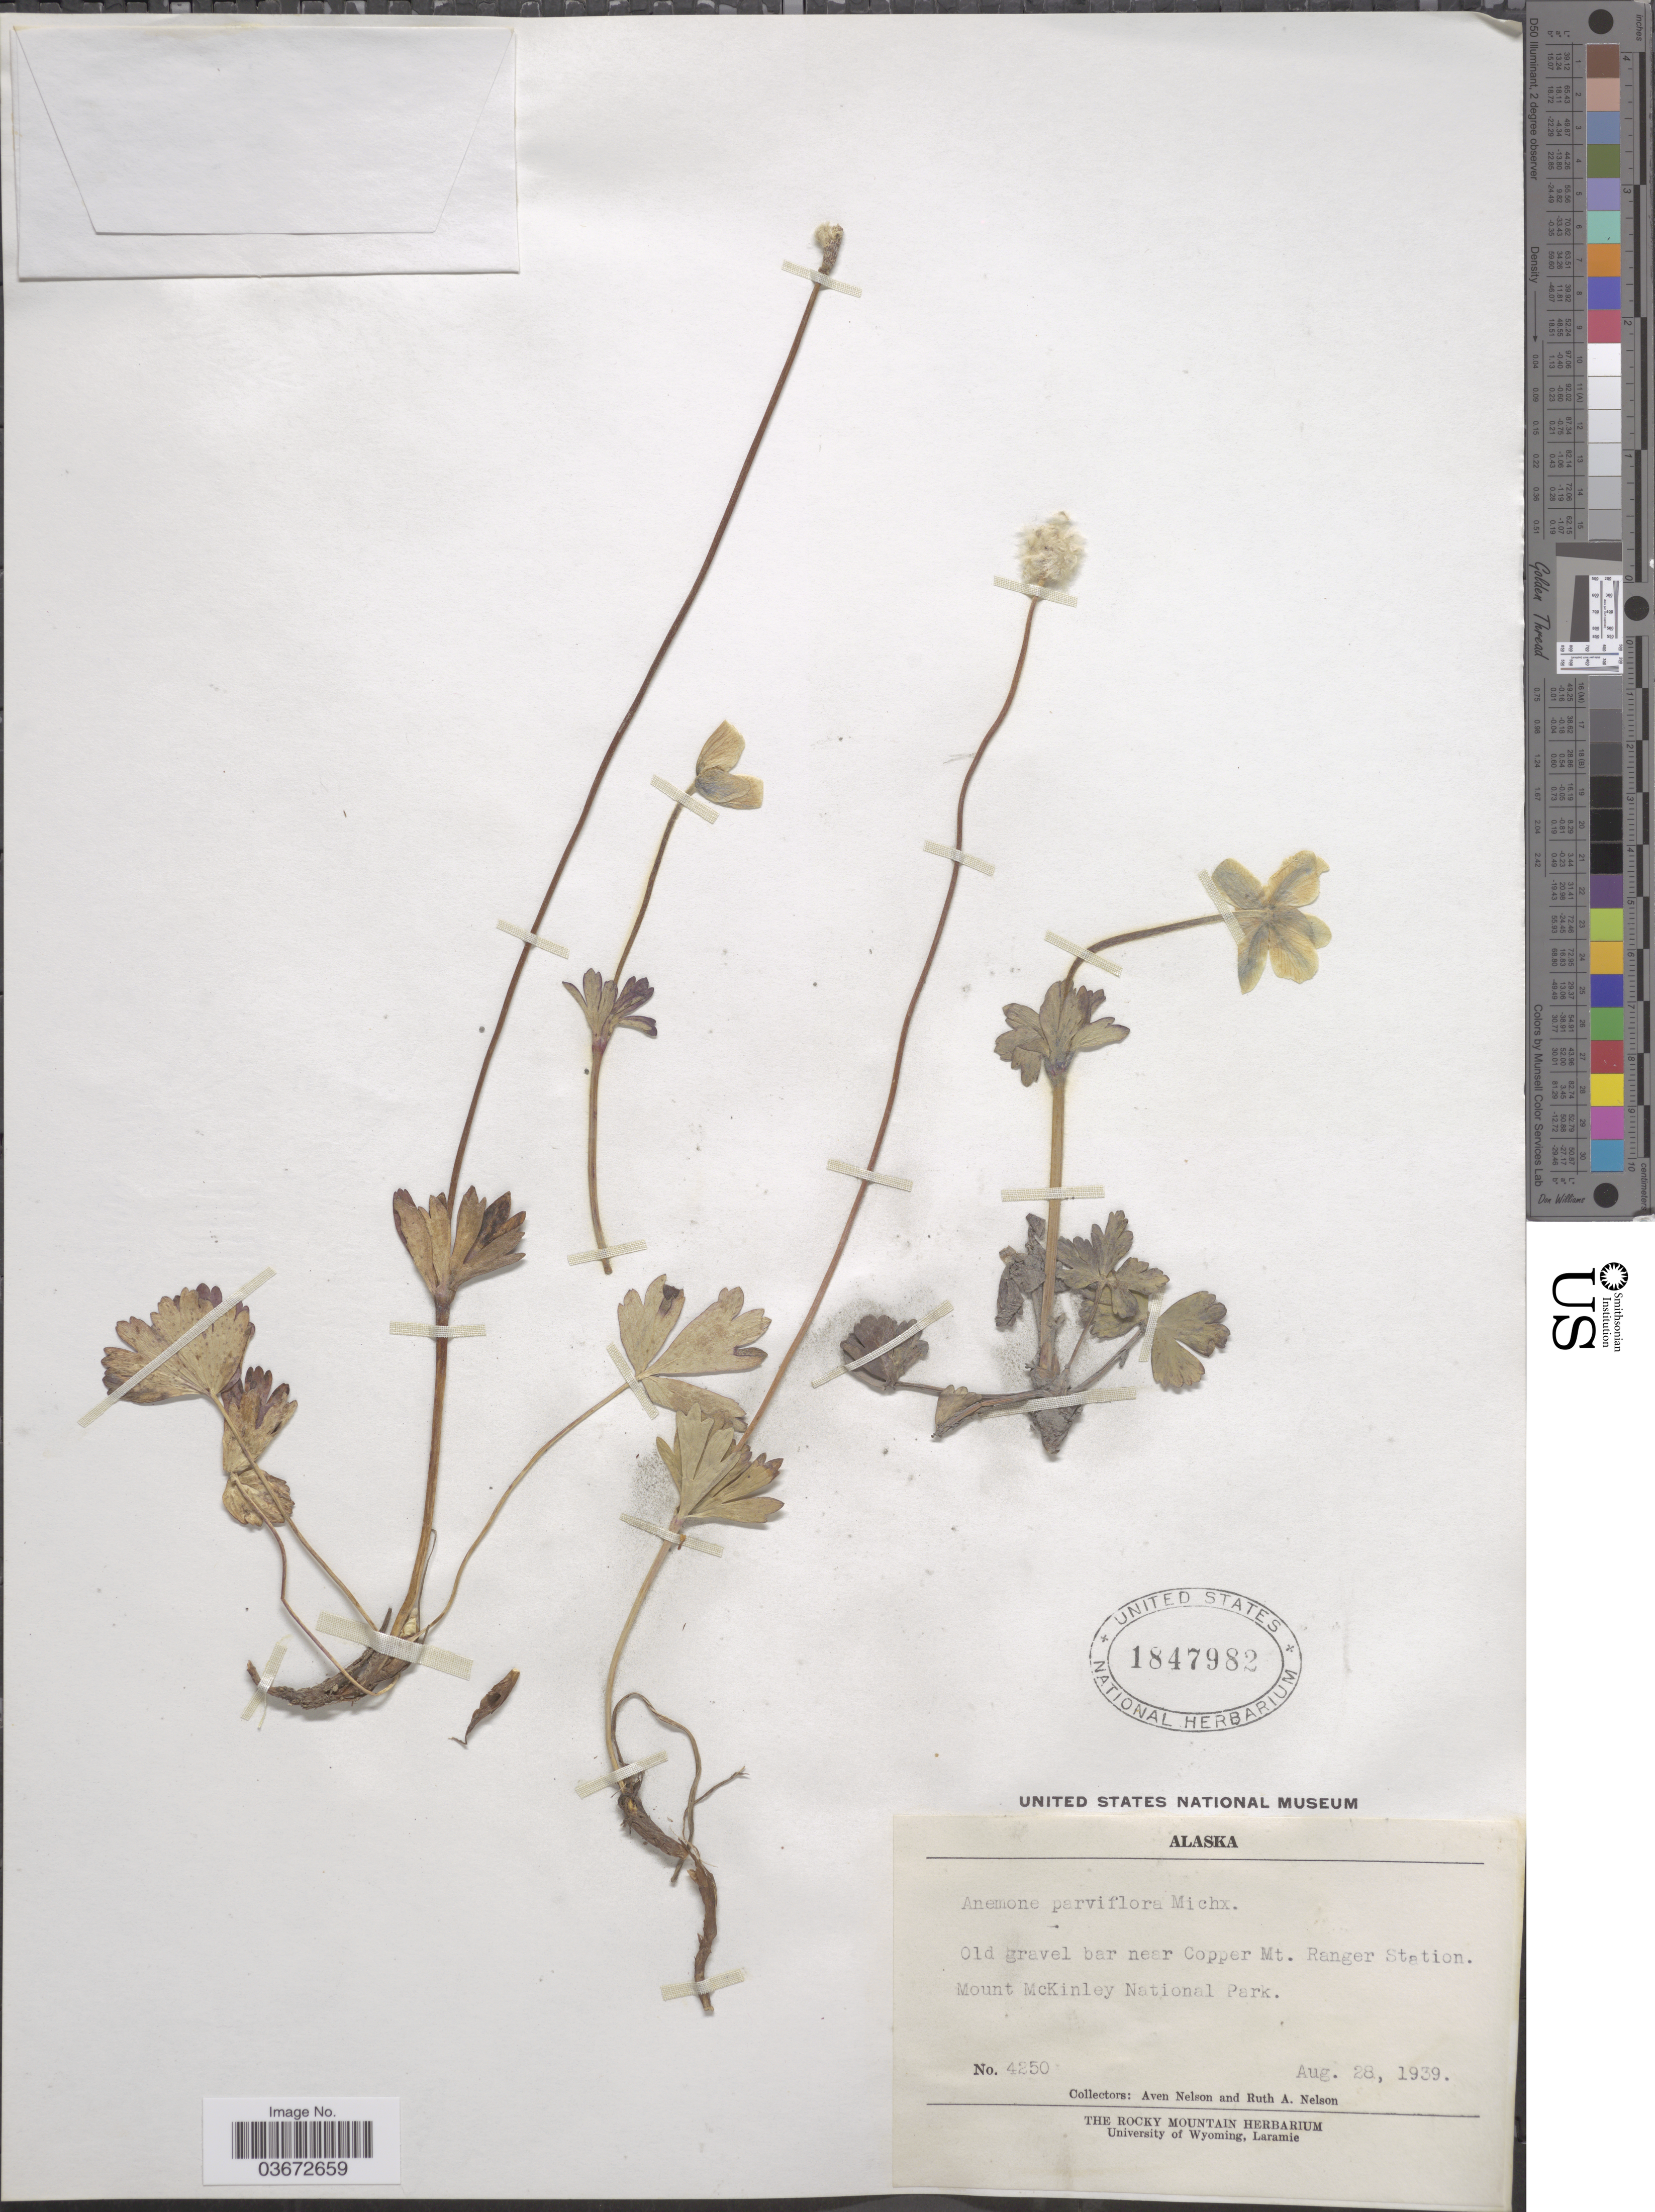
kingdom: Plantae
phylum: Tracheophyta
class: Magnoliopsida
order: Ranunculales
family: Ranunculaceae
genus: Anemone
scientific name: Anemone parviflora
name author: Michx.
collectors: A. Nelson & R. A. Nelson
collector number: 4250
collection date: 1939-08-28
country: United States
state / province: Alaska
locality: Old gravel bar near Copper Mt. Ranger Station. Mount McKinley National Park.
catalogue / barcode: US 1847982